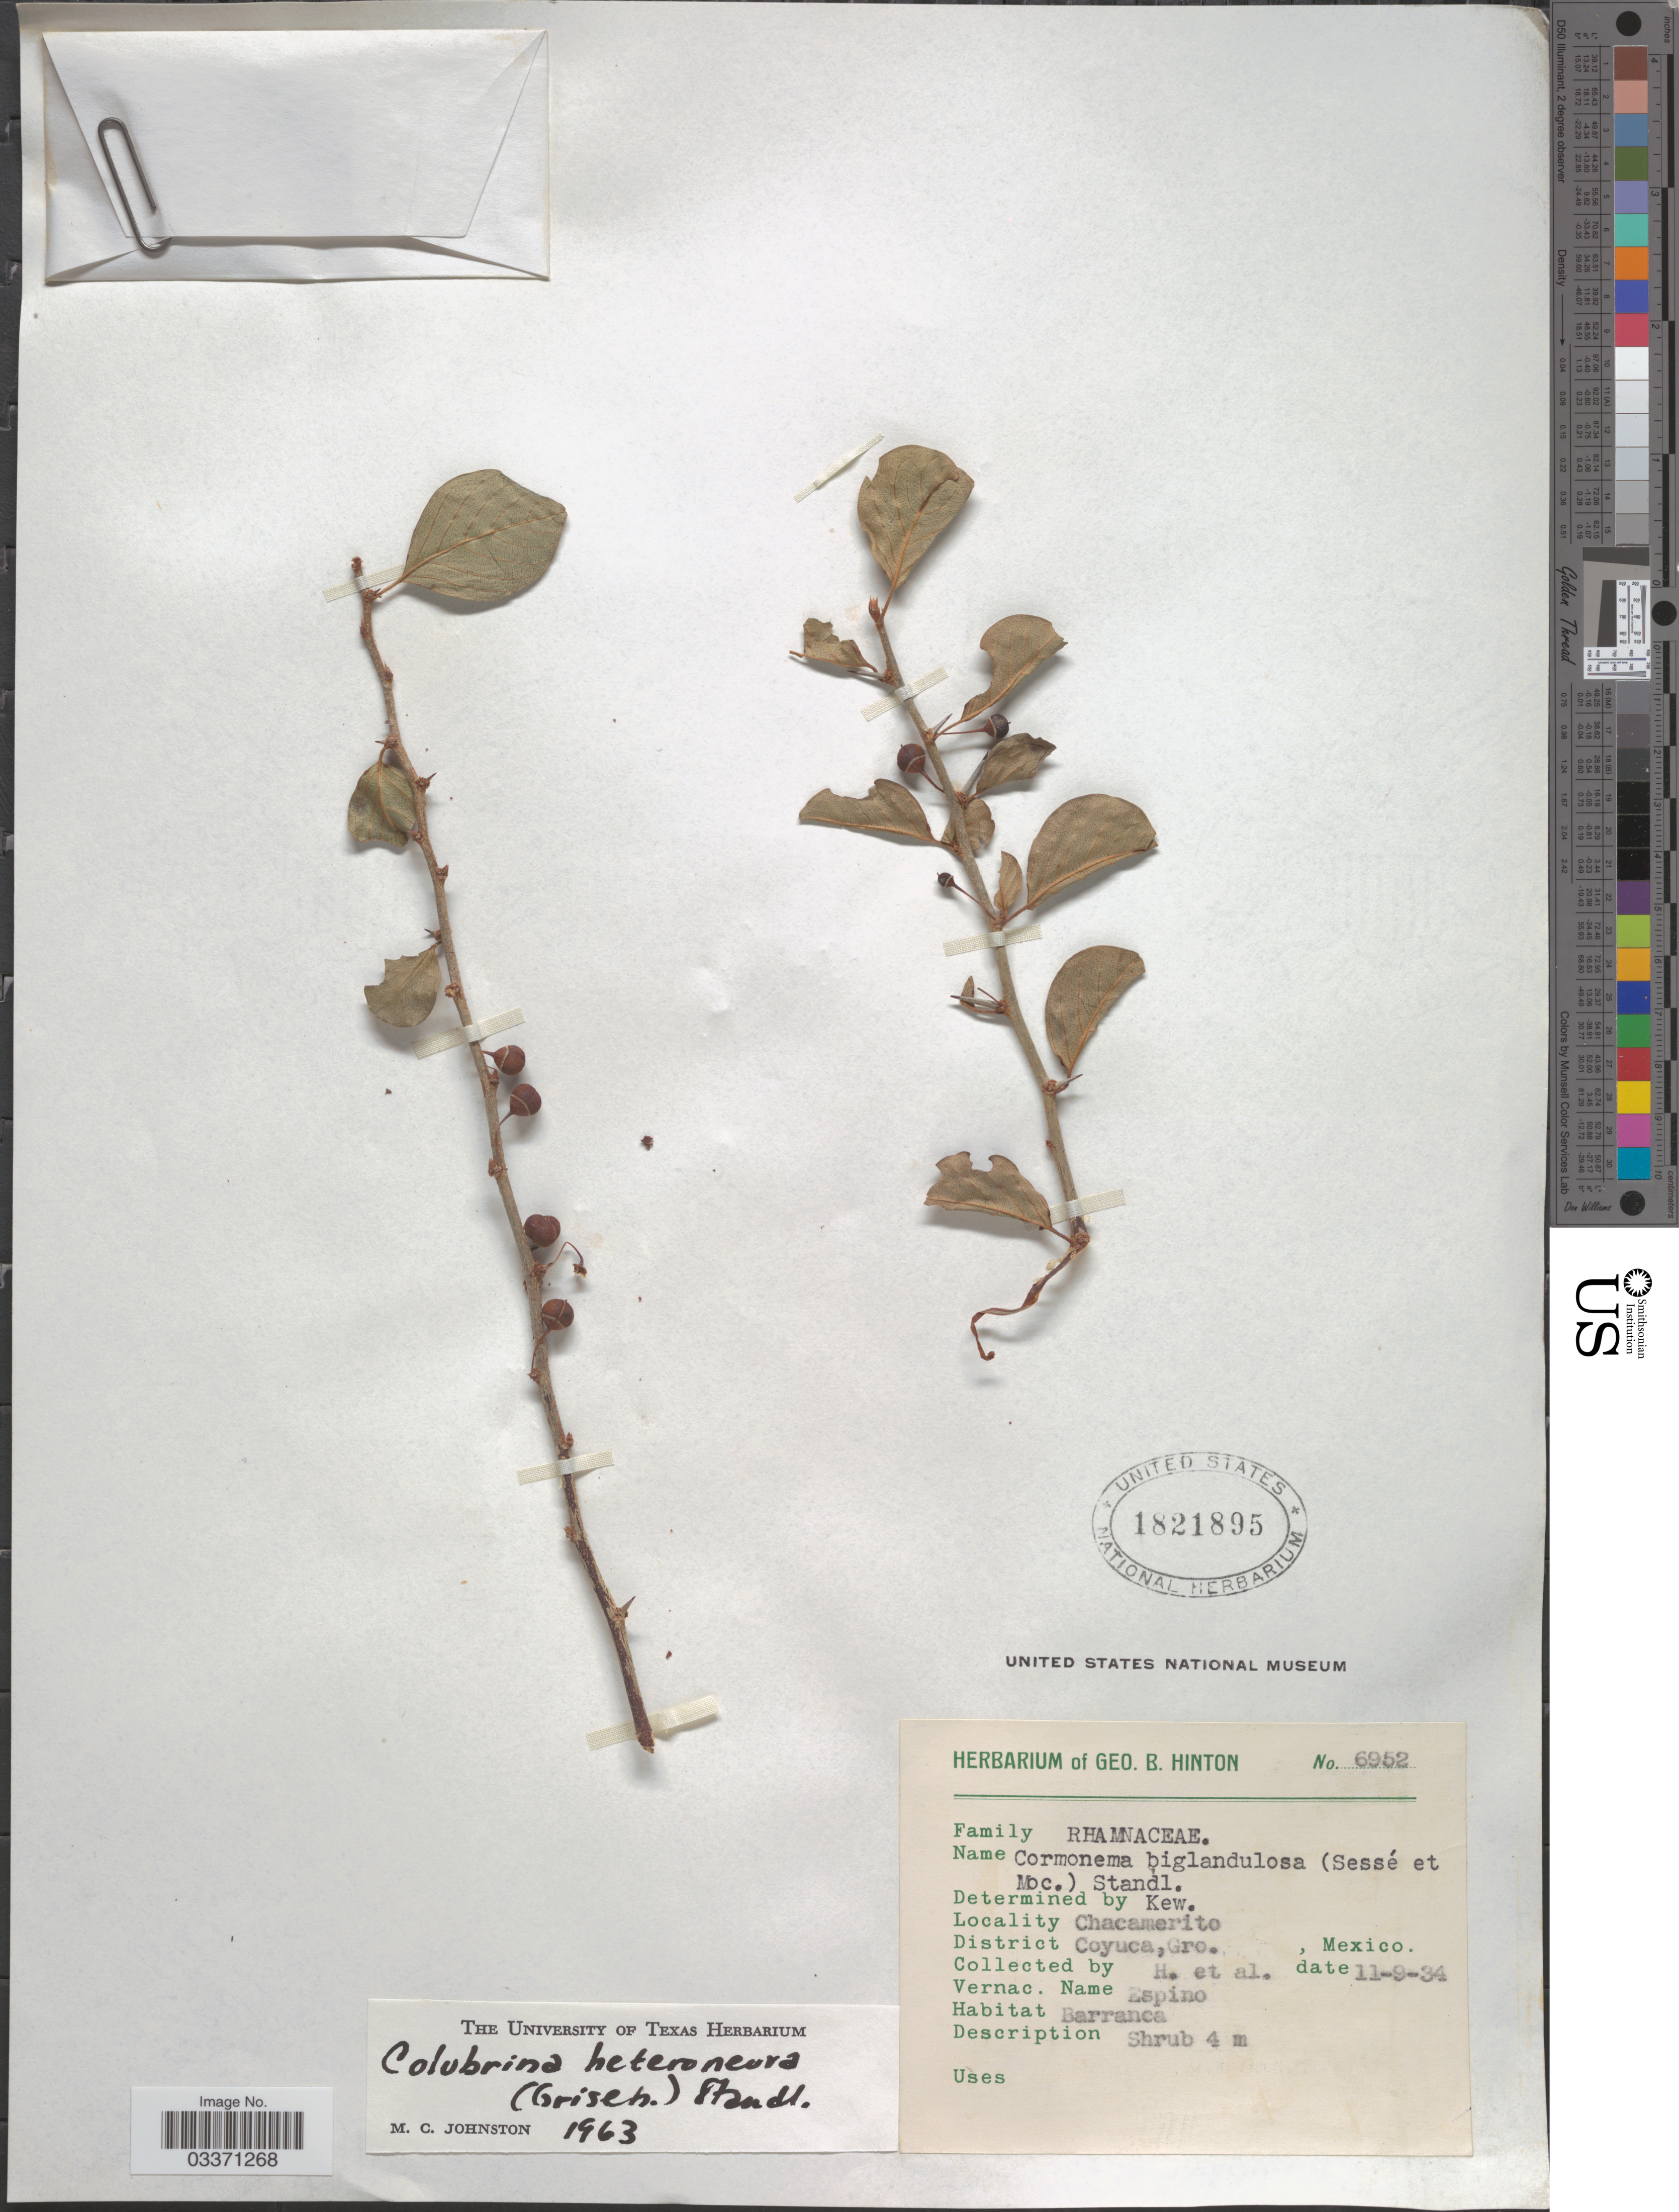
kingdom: Plantae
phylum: Tracheophyta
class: Magnoliopsida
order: Rosales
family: Rhamnaceae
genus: Colubrina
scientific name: Colubrina heteroneura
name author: (Griseb.) Standl.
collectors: G. B. Hinton & et al.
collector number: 6592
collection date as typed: Transcribed d/m/y: 11/9/34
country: Mexico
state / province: Guerrero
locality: Chacamerito, District Coyuca.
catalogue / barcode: US 1821895